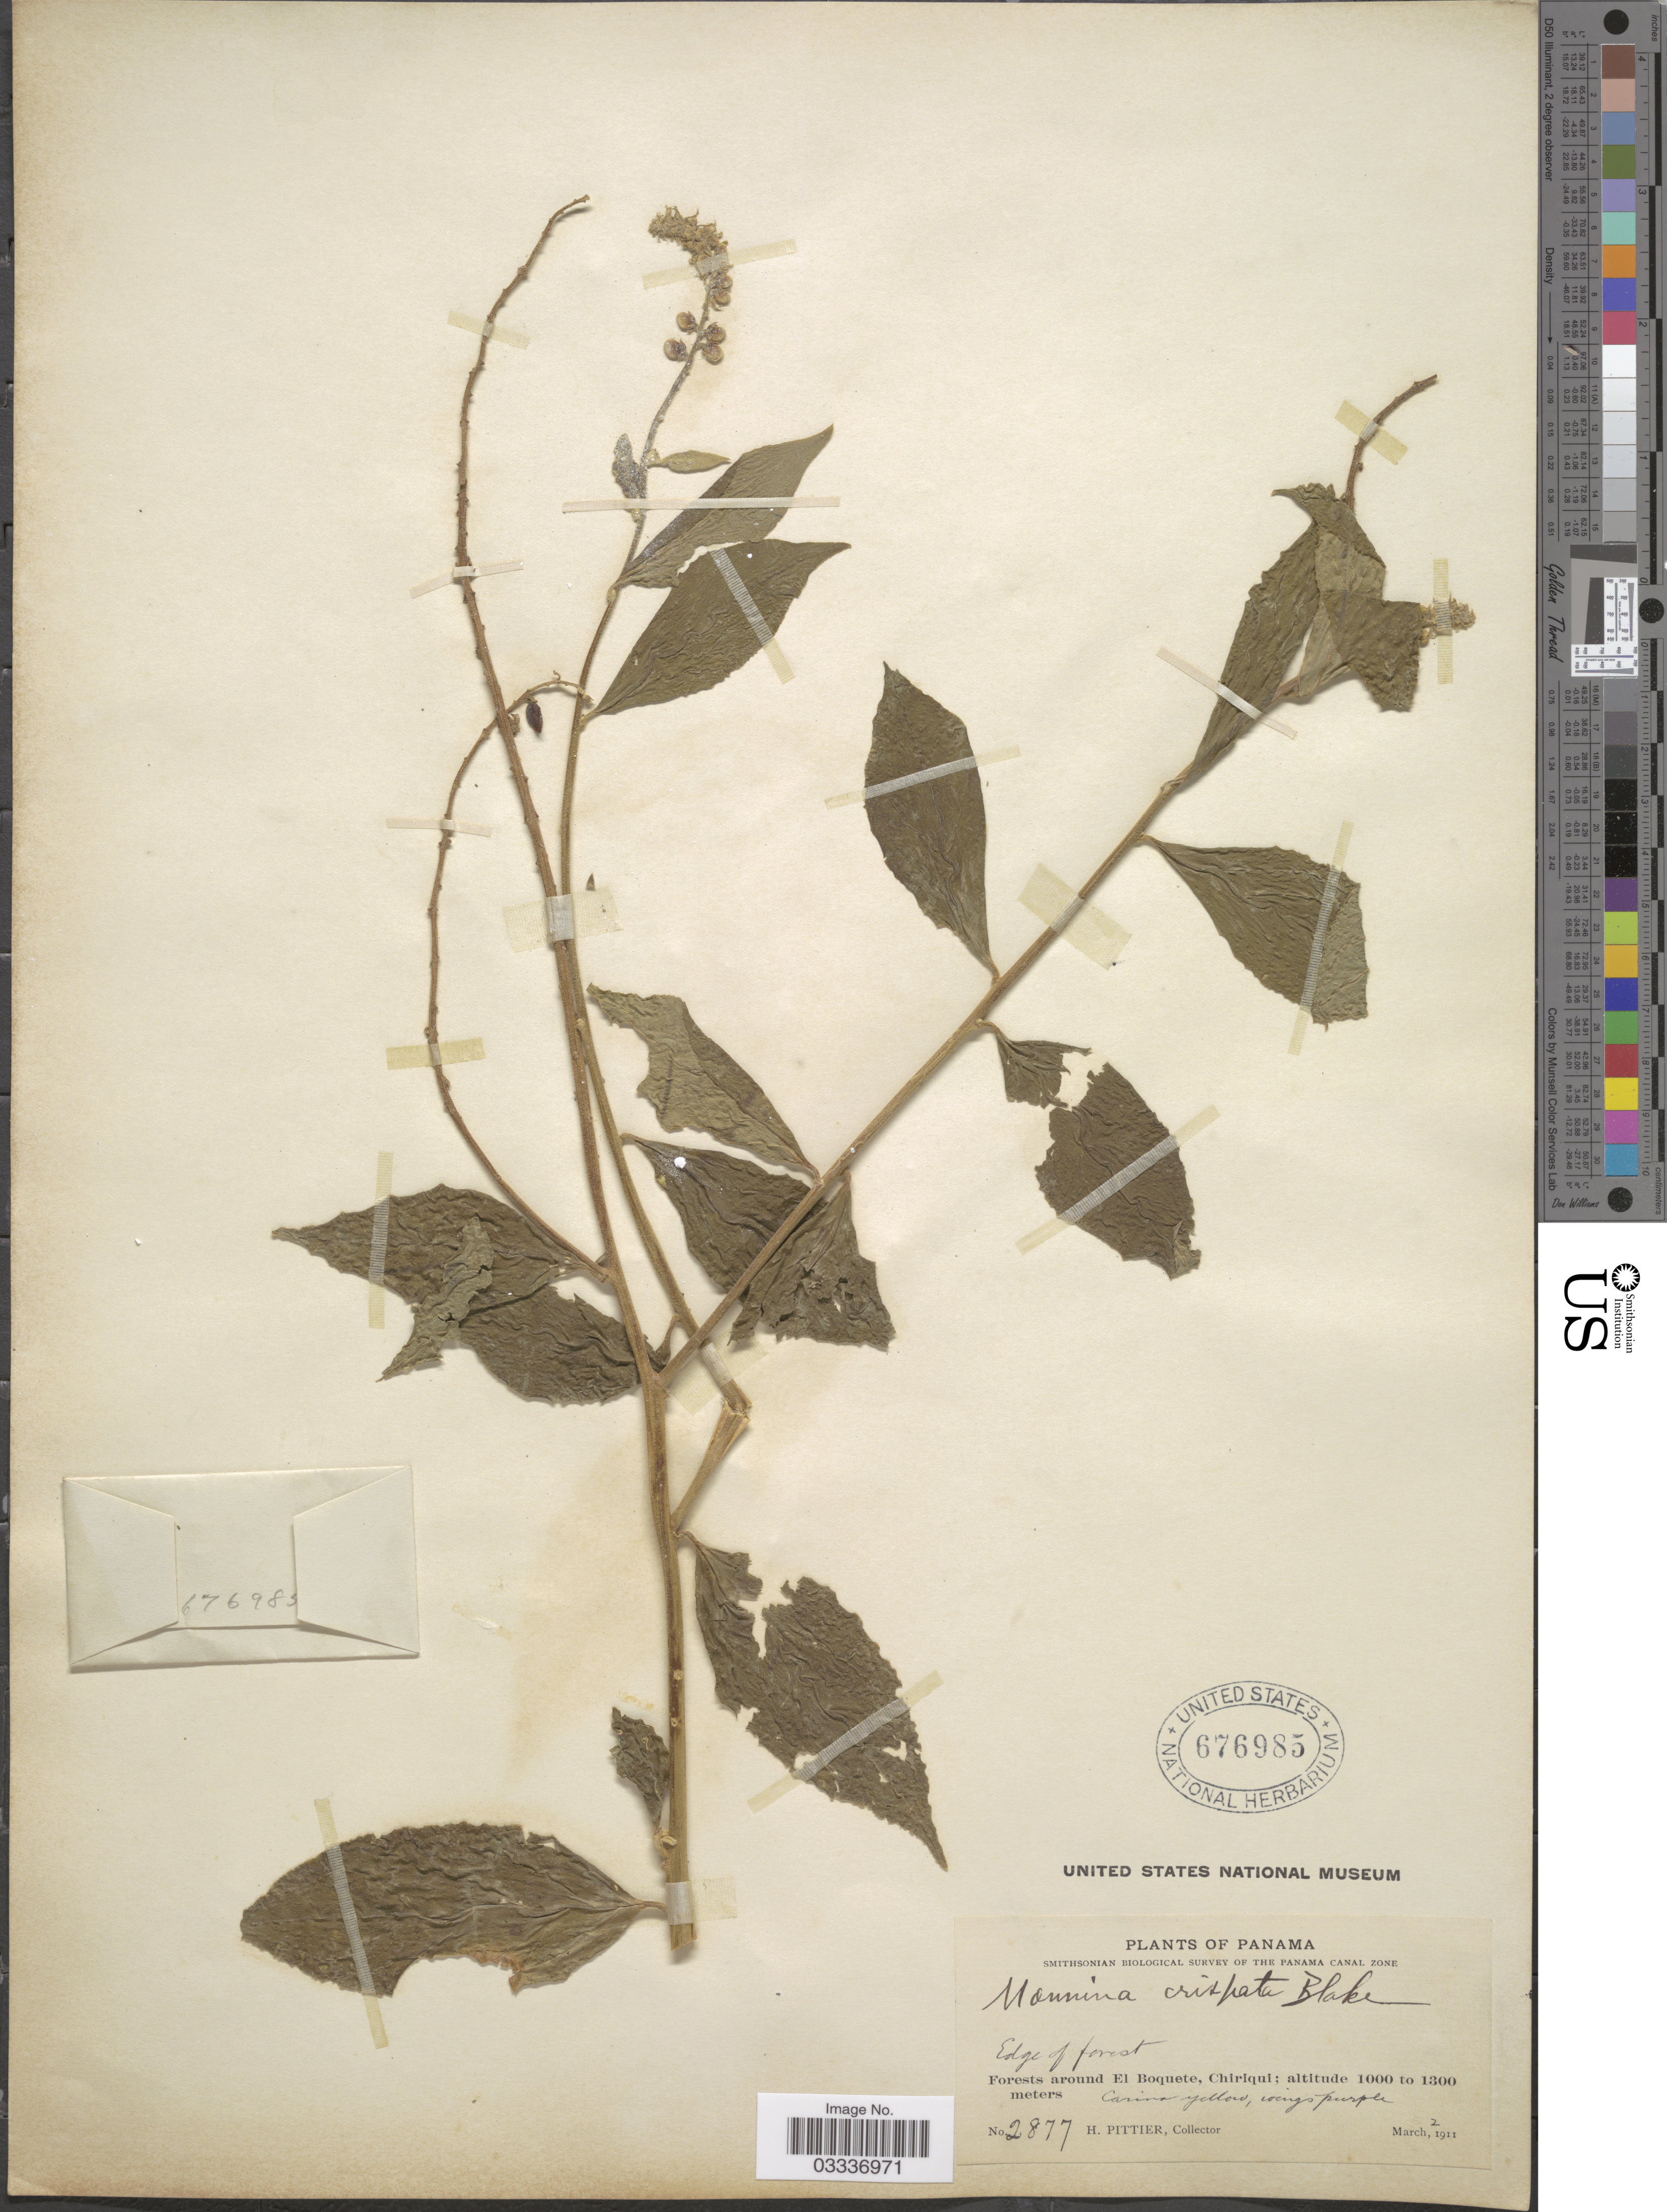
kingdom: Plantae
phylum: Tracheophyta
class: Magnoliopsida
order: Fabales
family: Polygalaceae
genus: Monnina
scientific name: Monnina sylvatica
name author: Schltdl. & Cham.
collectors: H. F. Pittier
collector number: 2877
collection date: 1911-03-02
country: Panama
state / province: Chiriqui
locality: Forests around El Boquete.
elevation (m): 1000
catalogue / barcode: US 676985